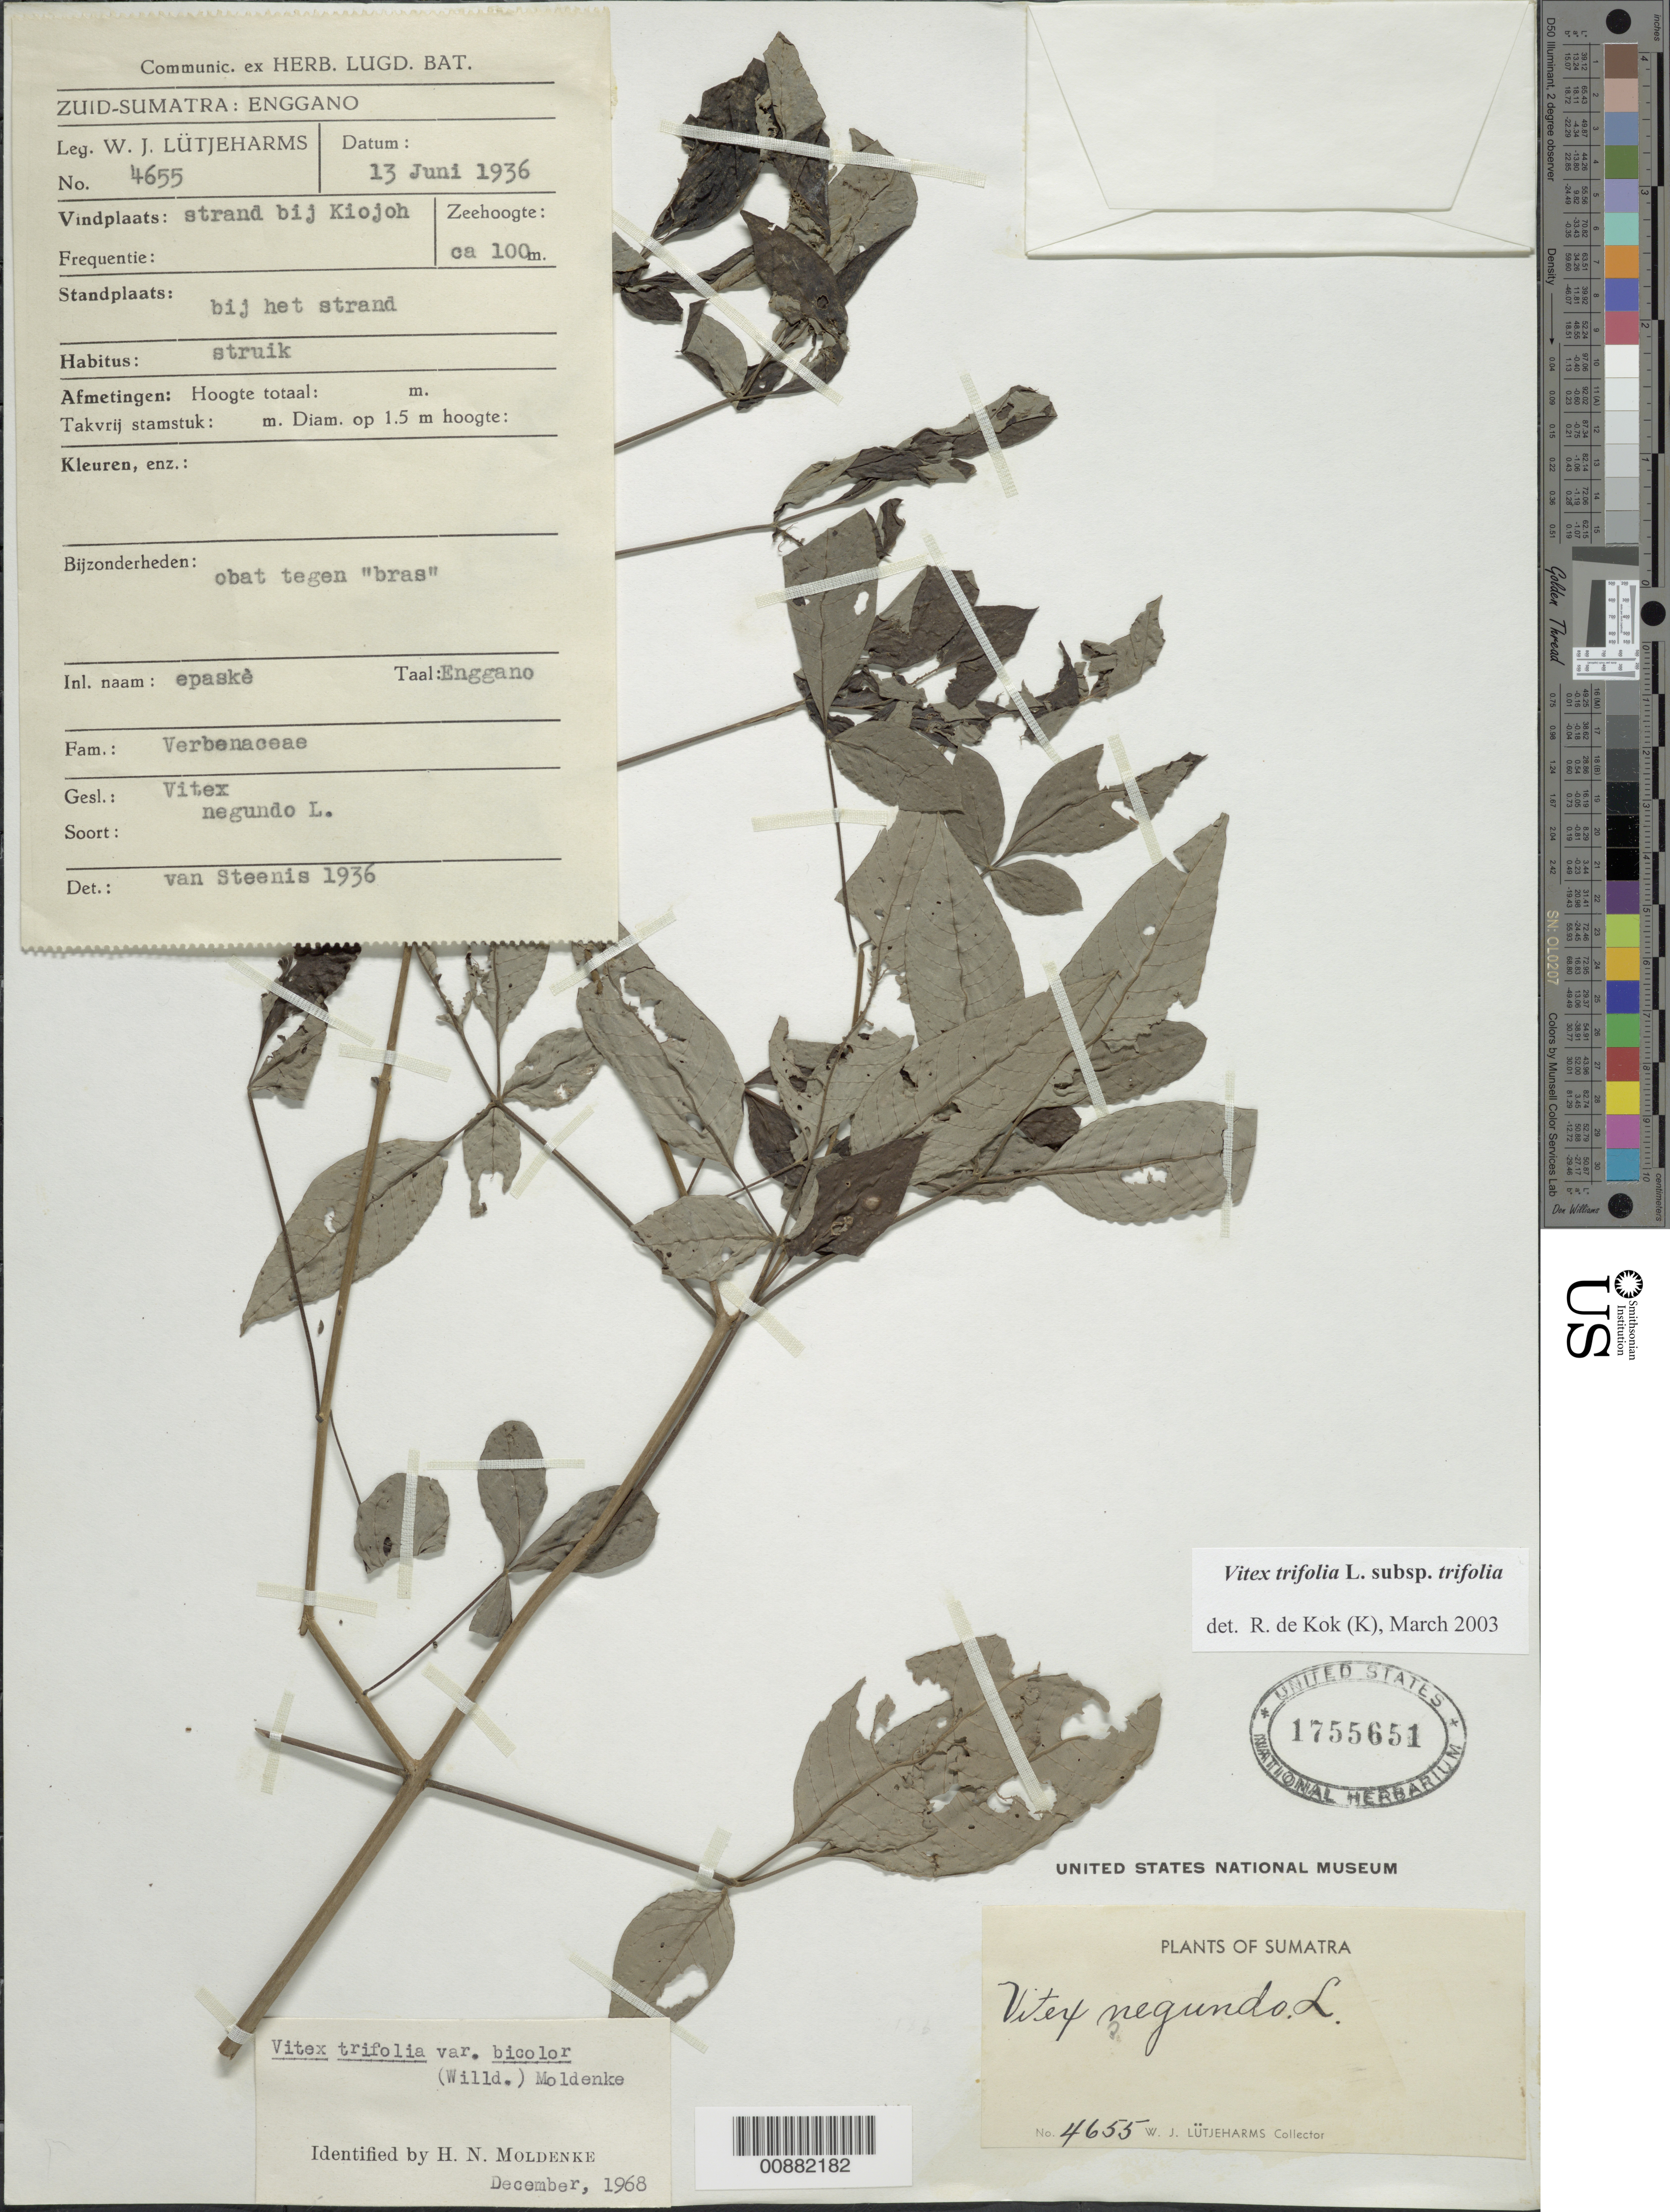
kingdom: Plantae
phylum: Tracheophyta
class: Magnoliopsida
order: Lamiales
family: Lamiaceae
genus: Vitex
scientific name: Vitex trifolia var. trifolia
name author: L.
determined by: Kok, R. de, (K)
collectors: W. Lütjeharms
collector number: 4655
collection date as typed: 13 Jun 1936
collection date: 1936-06-13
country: Indonesia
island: Sumatra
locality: strand bij kiojoh.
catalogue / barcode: US 1755651